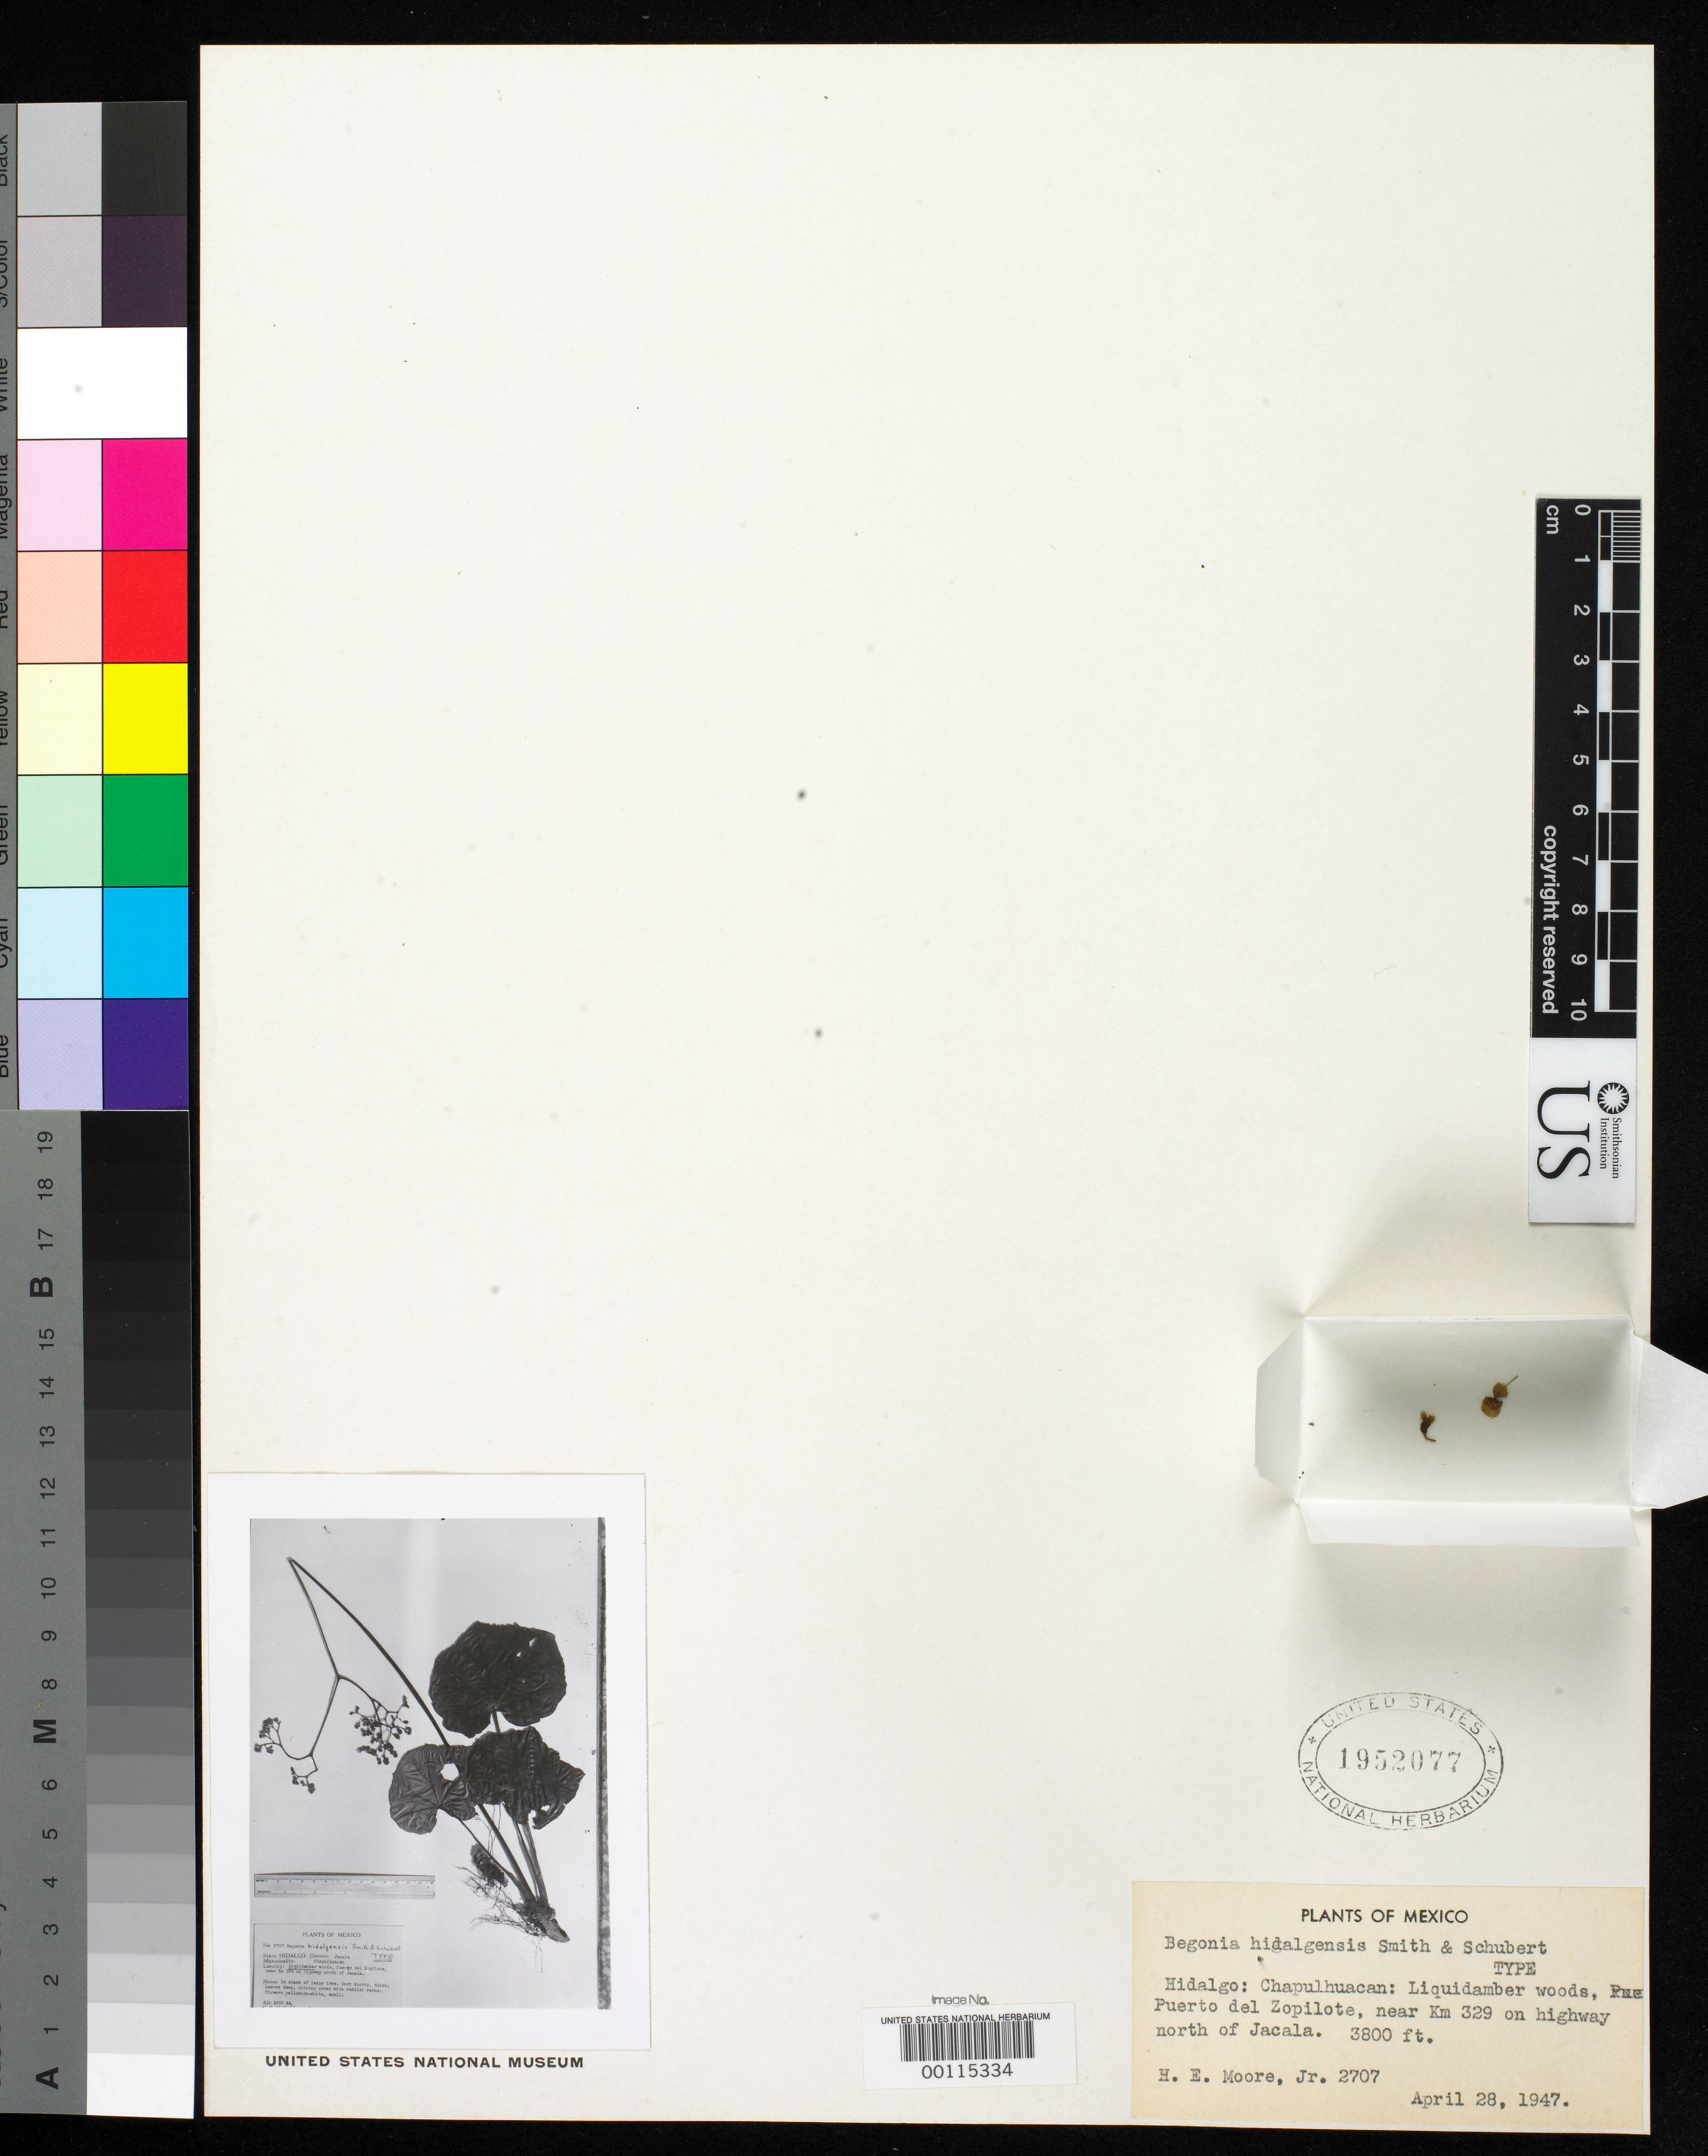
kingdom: Plantae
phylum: Tracheophyta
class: Magnoliopsida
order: Cucurbitales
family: Begoniaceae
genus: Begonia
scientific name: Begonia hidalgensis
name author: L.B. Sm. & B.G. Schub.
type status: Isotype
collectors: H. E. Moore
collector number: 2707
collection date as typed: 28 Apr 1947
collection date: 1947-04-28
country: Mexico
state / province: Hidalgo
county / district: Jacala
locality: Puerto del Zopilote, near km 329 on highway N of Jacala, Chapulhuacan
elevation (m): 1140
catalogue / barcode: US 1952077